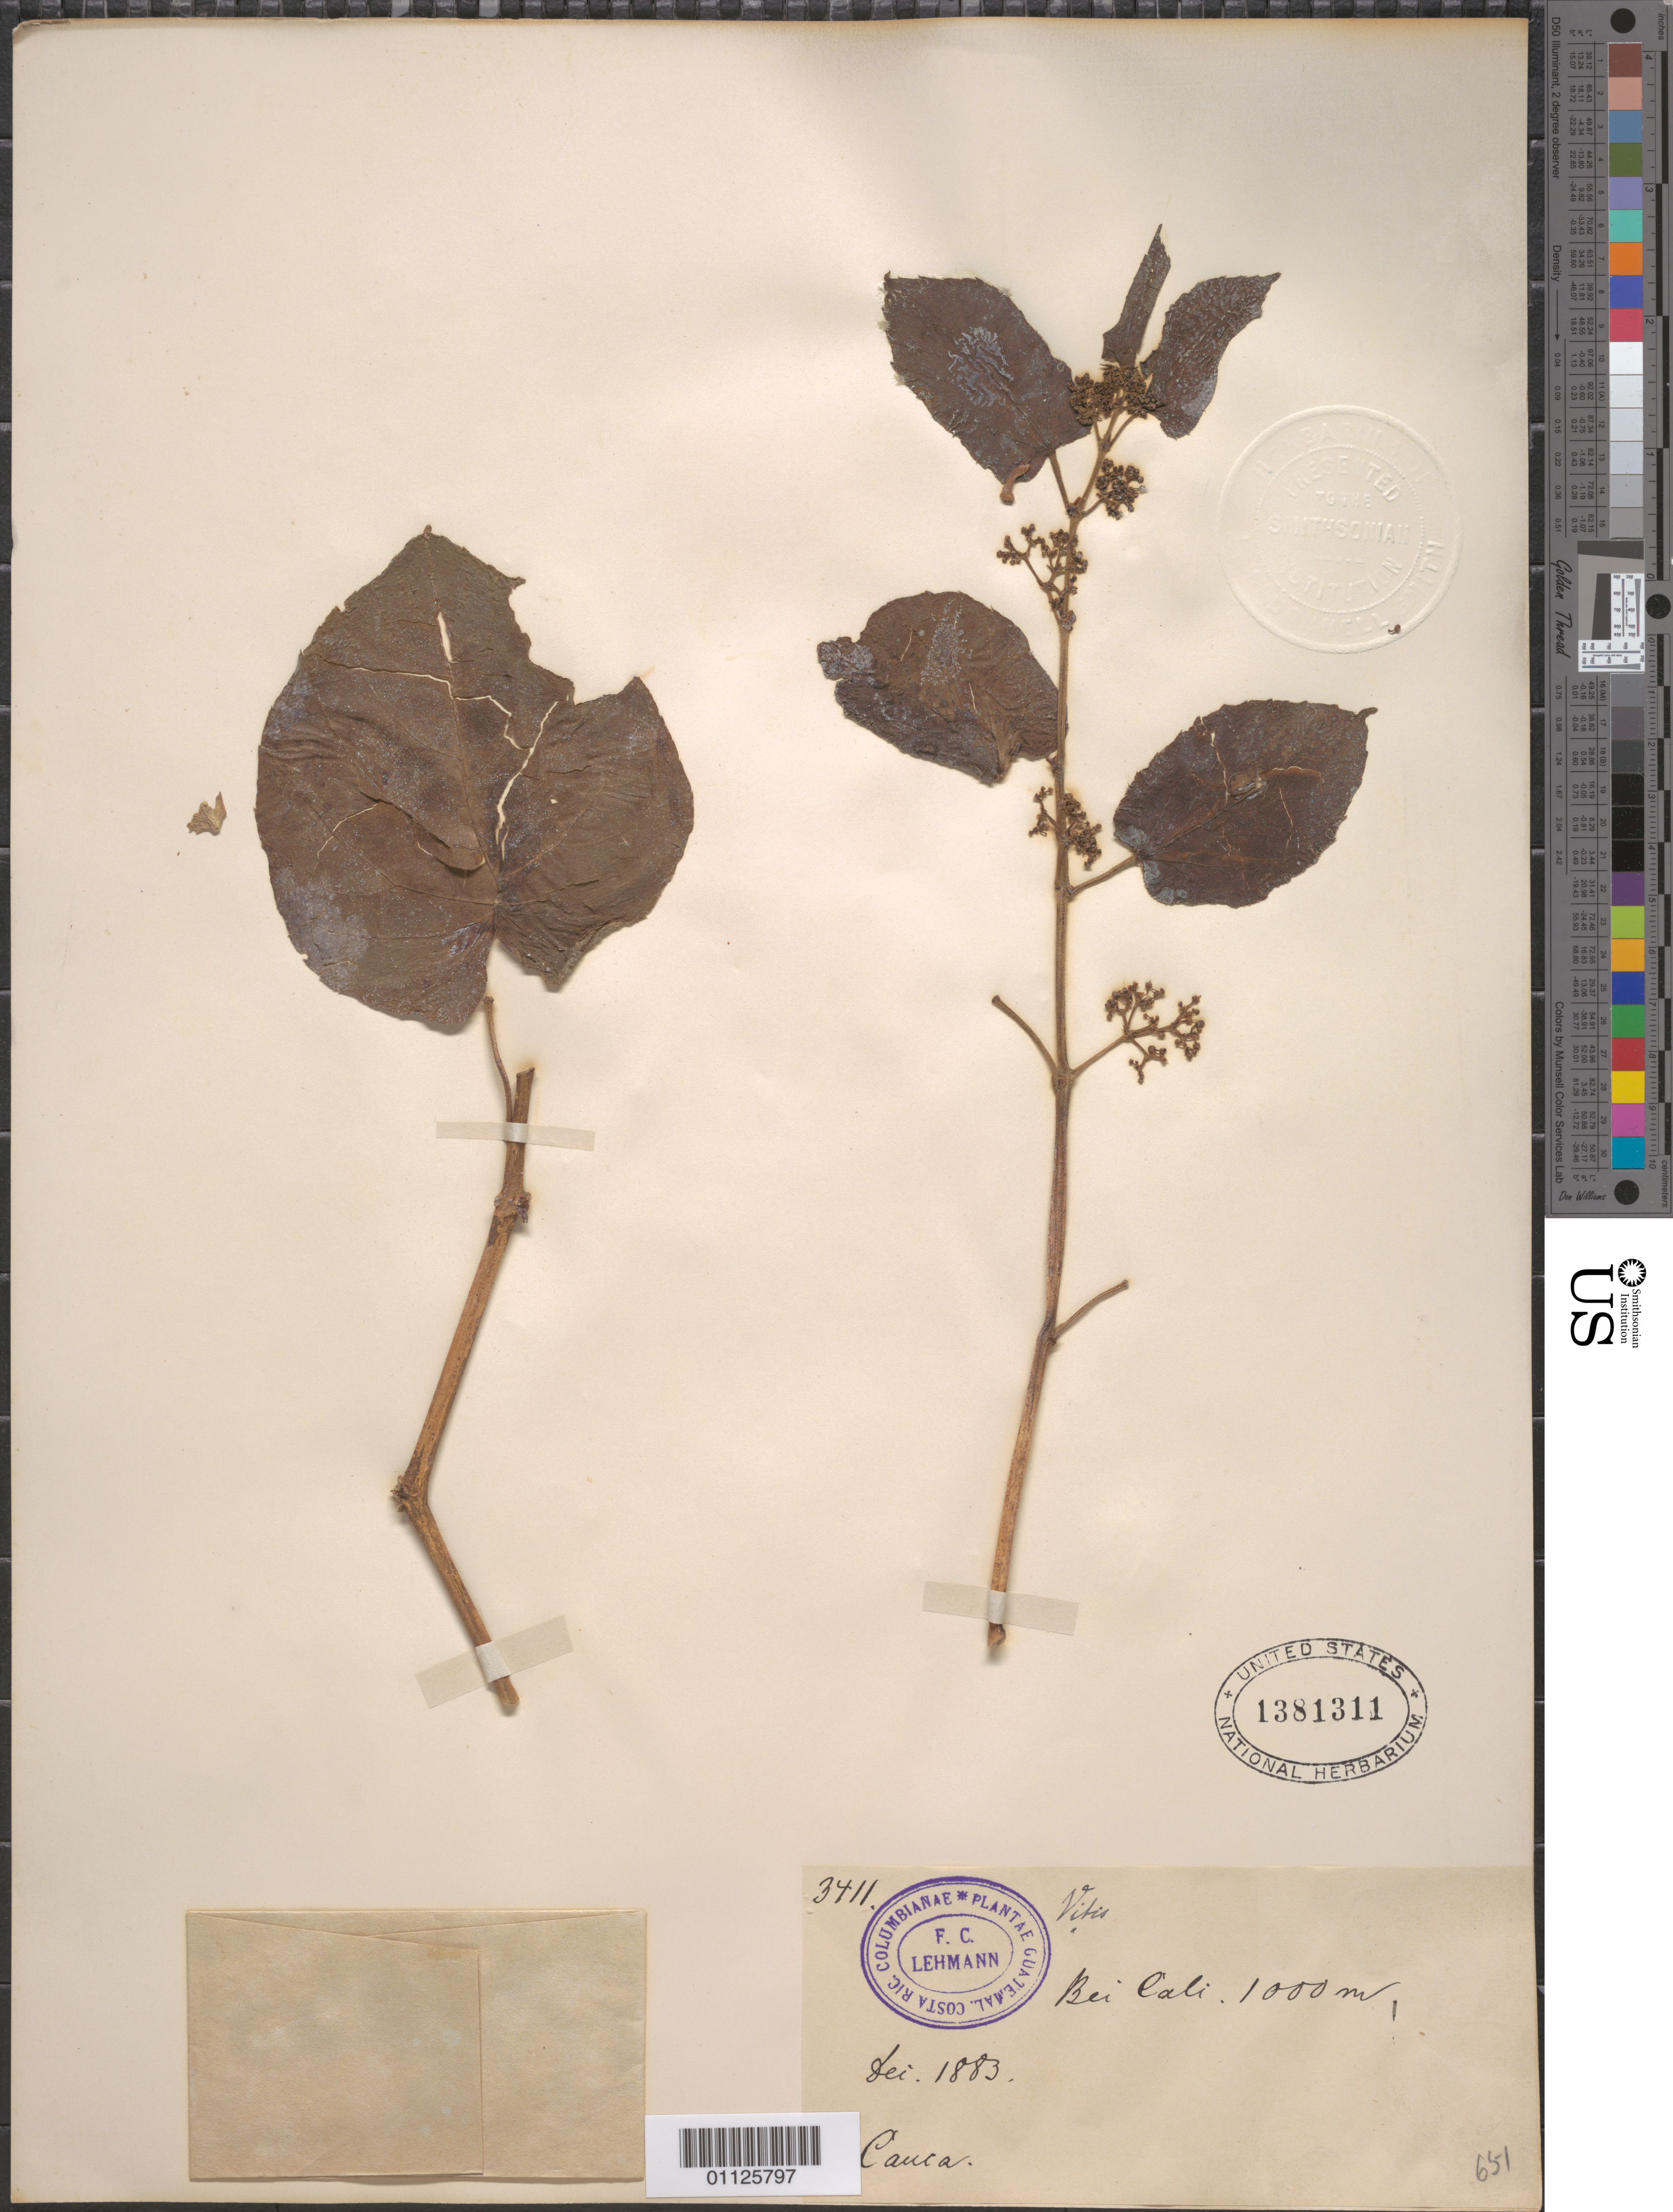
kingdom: Plantae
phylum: Tracheophyta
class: Magnoliopsida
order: Vitales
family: Vitaceae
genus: Cissus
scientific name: Cissus verticillata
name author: (L.) Nicolson & C.E. Jarvis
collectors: F. C. Lehmann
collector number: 3411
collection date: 1883-12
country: Colombia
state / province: Cauca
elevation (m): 1000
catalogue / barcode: US 1381311